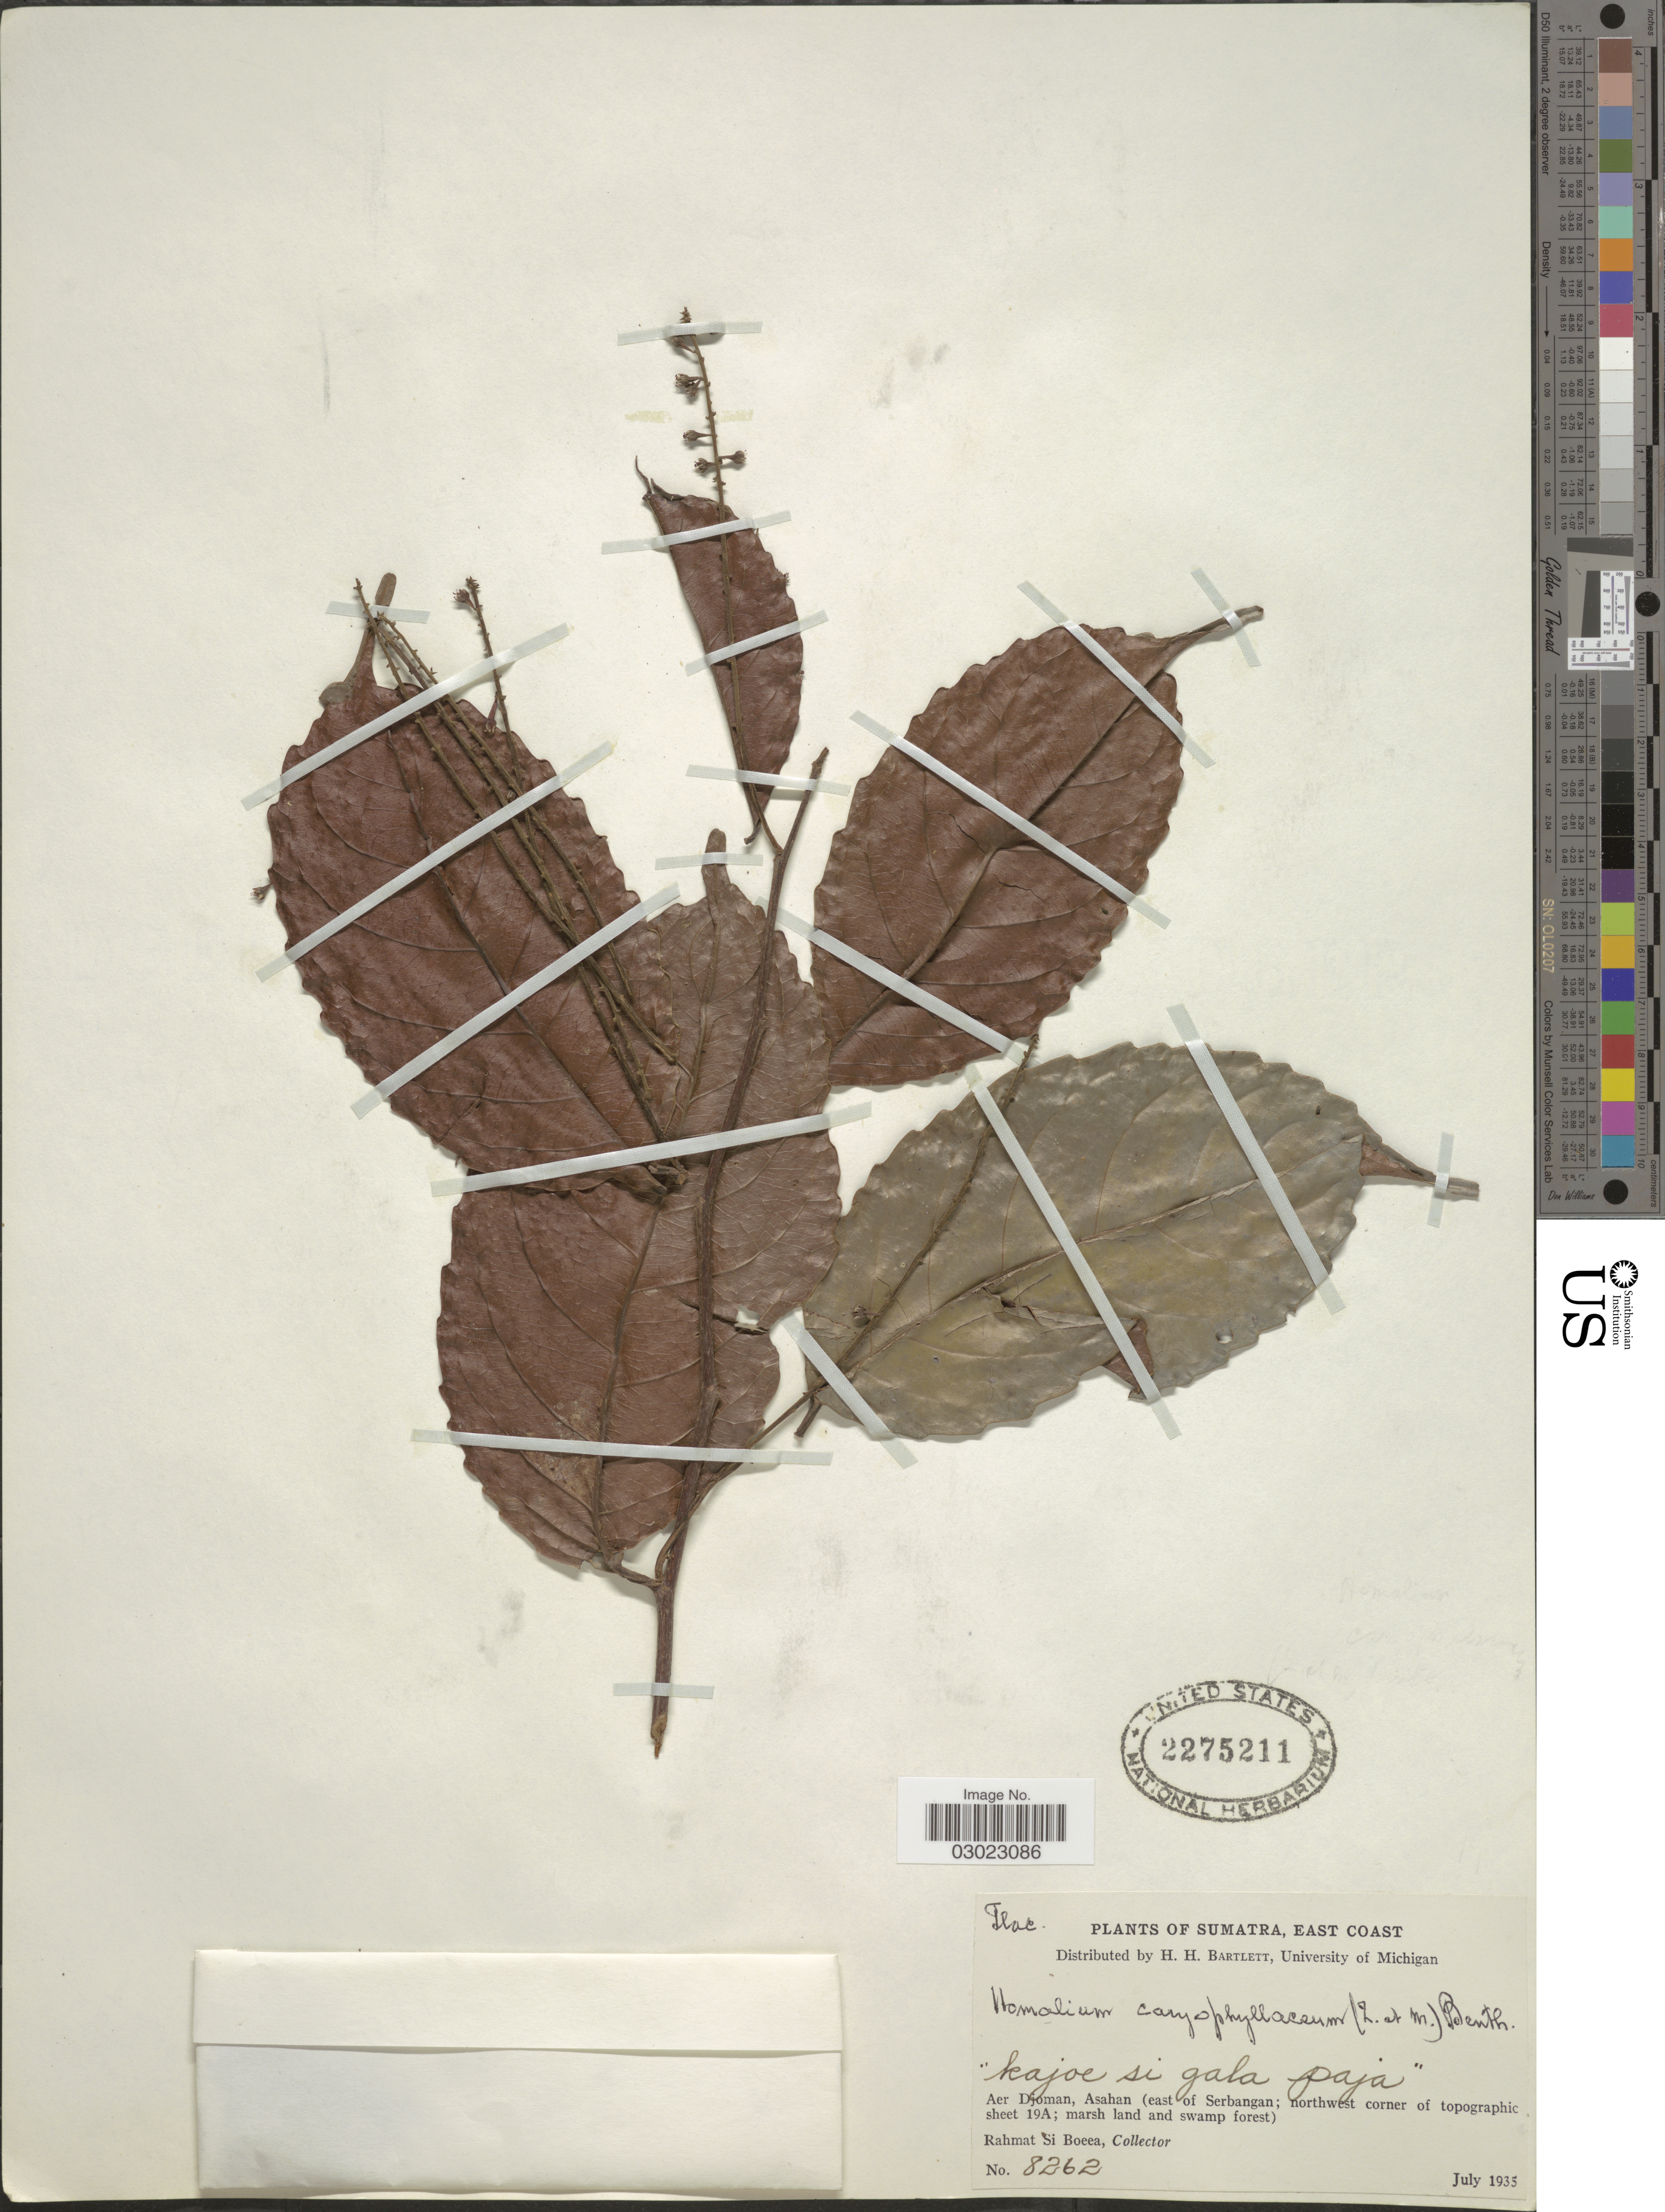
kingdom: Plantae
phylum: Tracheophyta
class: Magnoliopsida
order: Malpighiales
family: Salicaceae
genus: Homalium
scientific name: Homalium caryophyllaceum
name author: Benth.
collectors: Rahmat Si Boeea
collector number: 8262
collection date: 1935-07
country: Indonesia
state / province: Sumatra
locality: East Coast. Aer Djoman, Asahan (east of Serbangan; northwest corner of topographic sheet 19A; marsh land an swamp forest).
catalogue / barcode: US 2275211